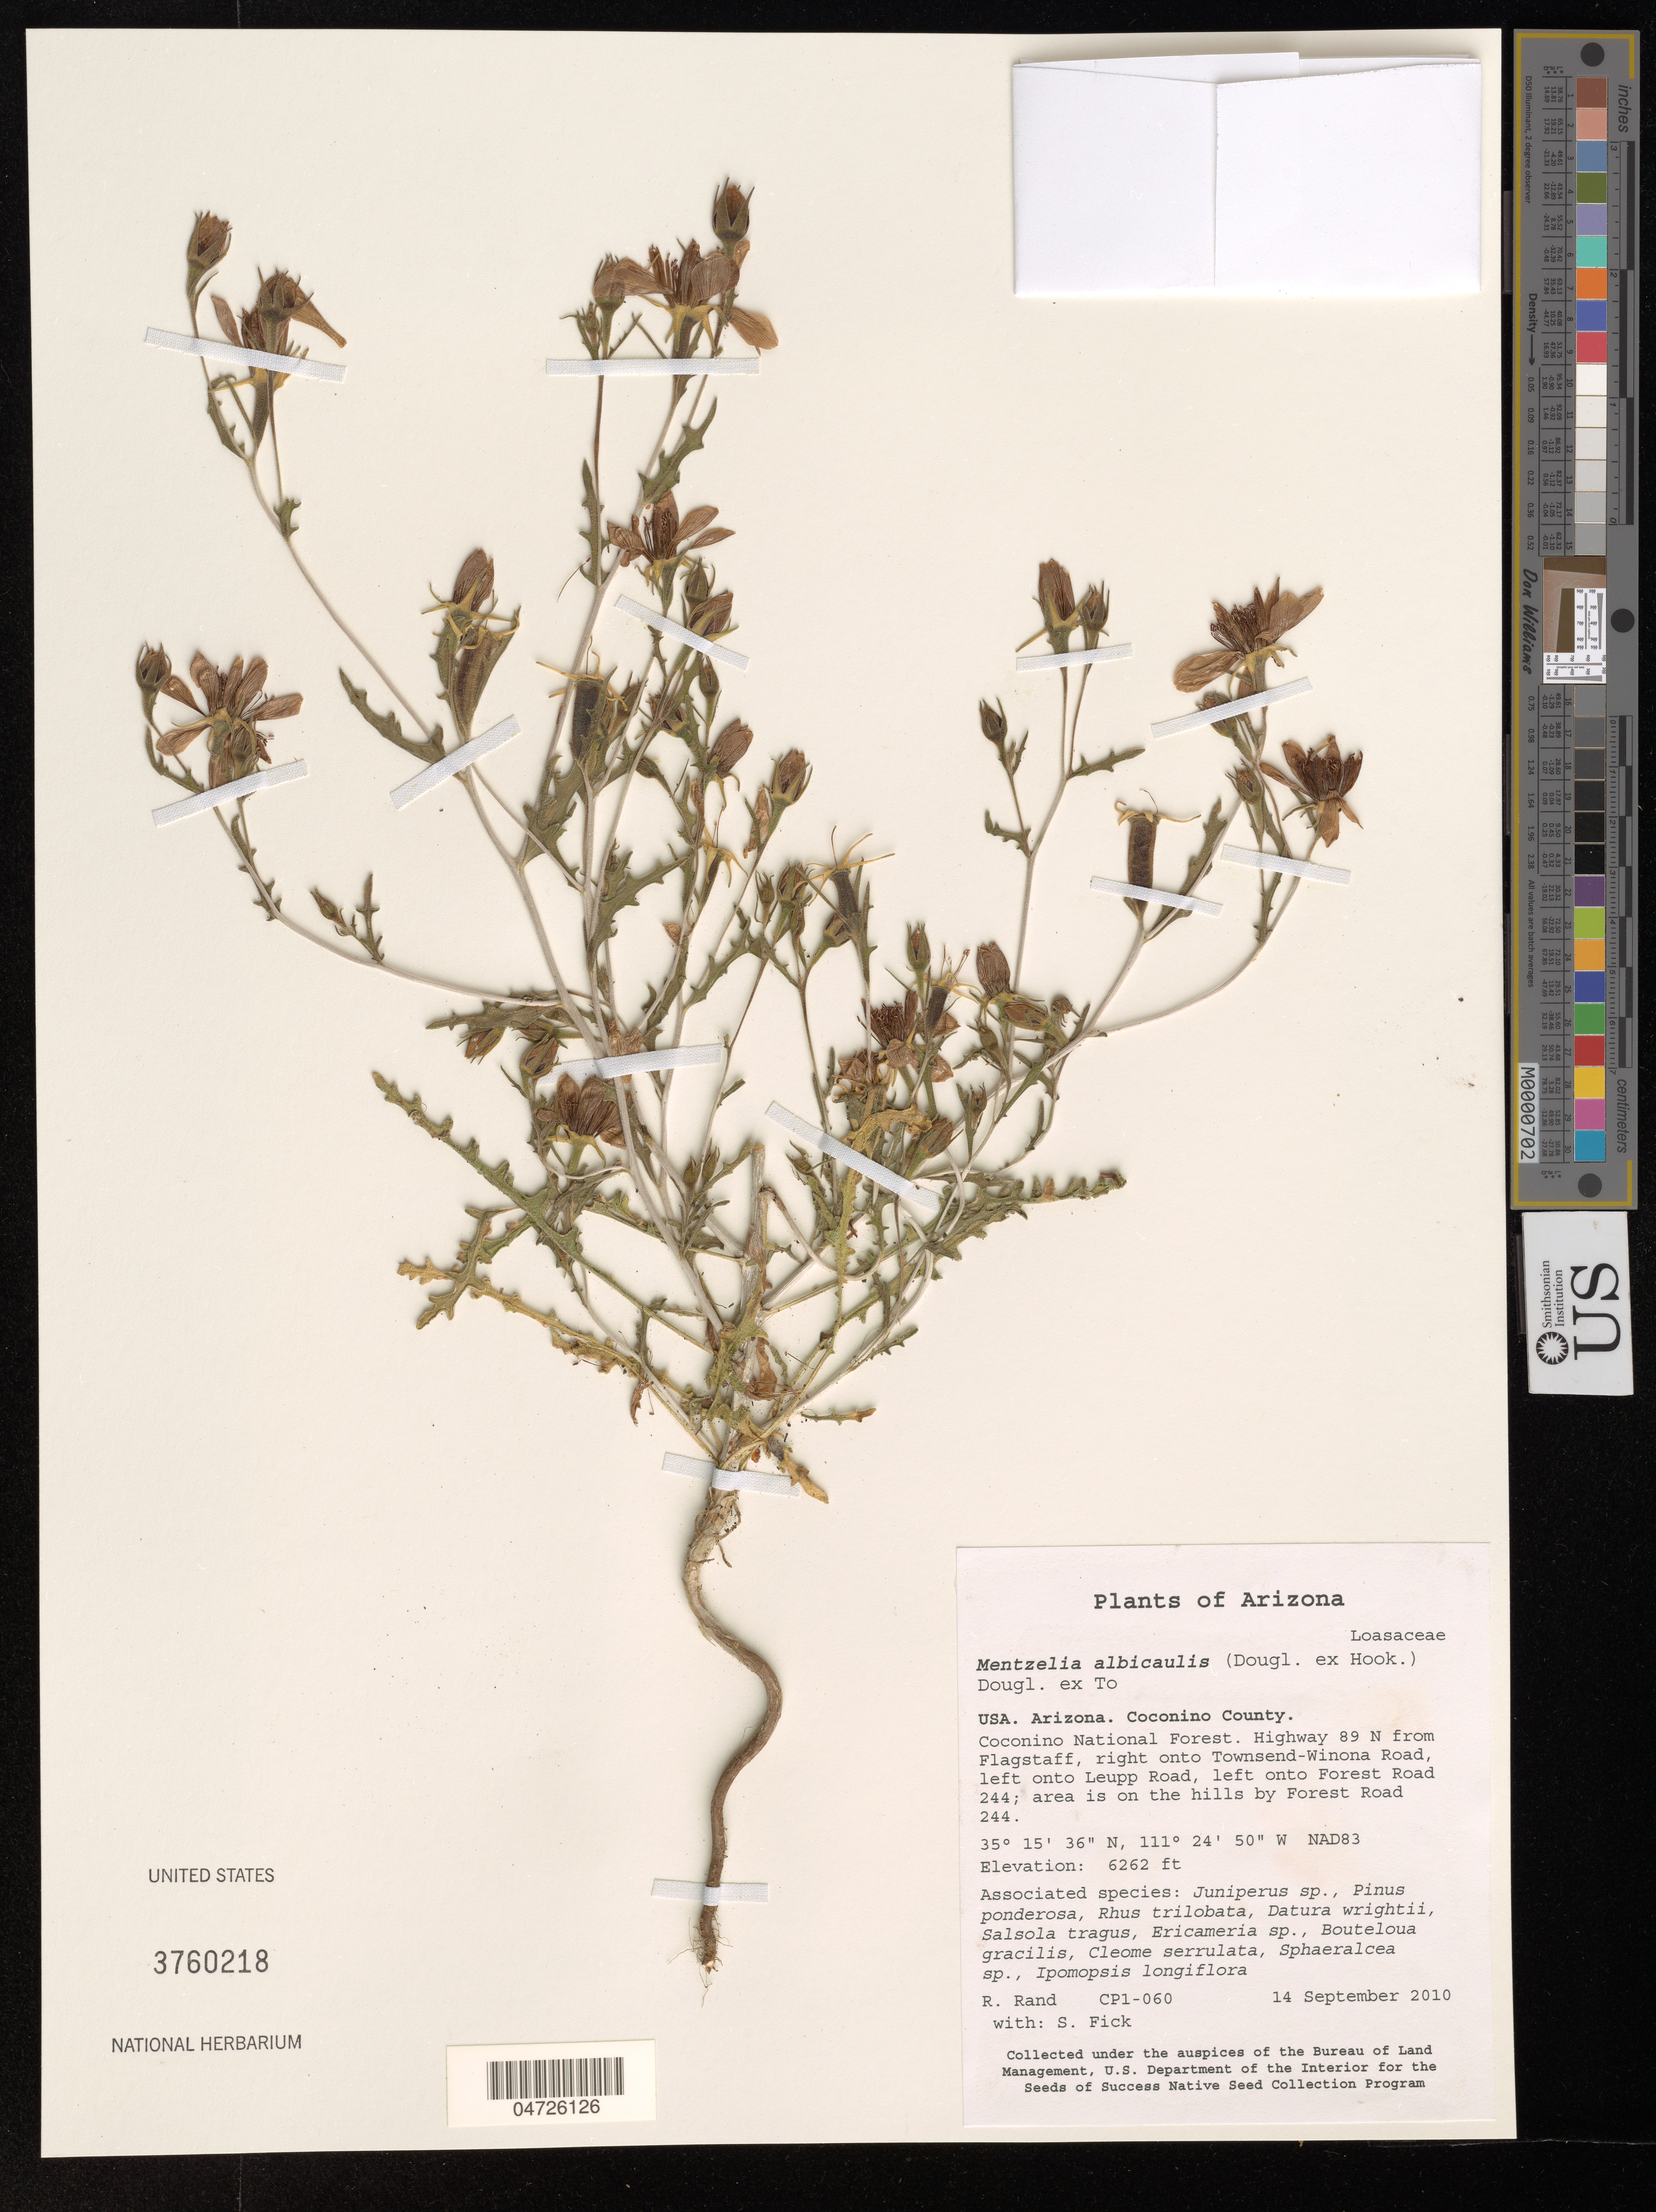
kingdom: Plantae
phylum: Tracheophyta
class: Magnoliopsida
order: Cornales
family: Loasaceae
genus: Mentzelia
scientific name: Mentzelia albicaulis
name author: (Douglas ex Hook.) Douglas ex Torr. & A. Gray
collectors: R. Rand & S. Fick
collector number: CP1-060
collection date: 2010-09-14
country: United States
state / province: Arizona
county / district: Coconino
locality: Coconino County. Coconino National Forest. Highway 89 N from Flagstaff, right onto Townsend-Winona Road, left onto Leupp Road, left onto Forest Road 244; area is on the hills by Forest Road 244. NAD83.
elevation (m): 1909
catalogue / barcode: US 3760218